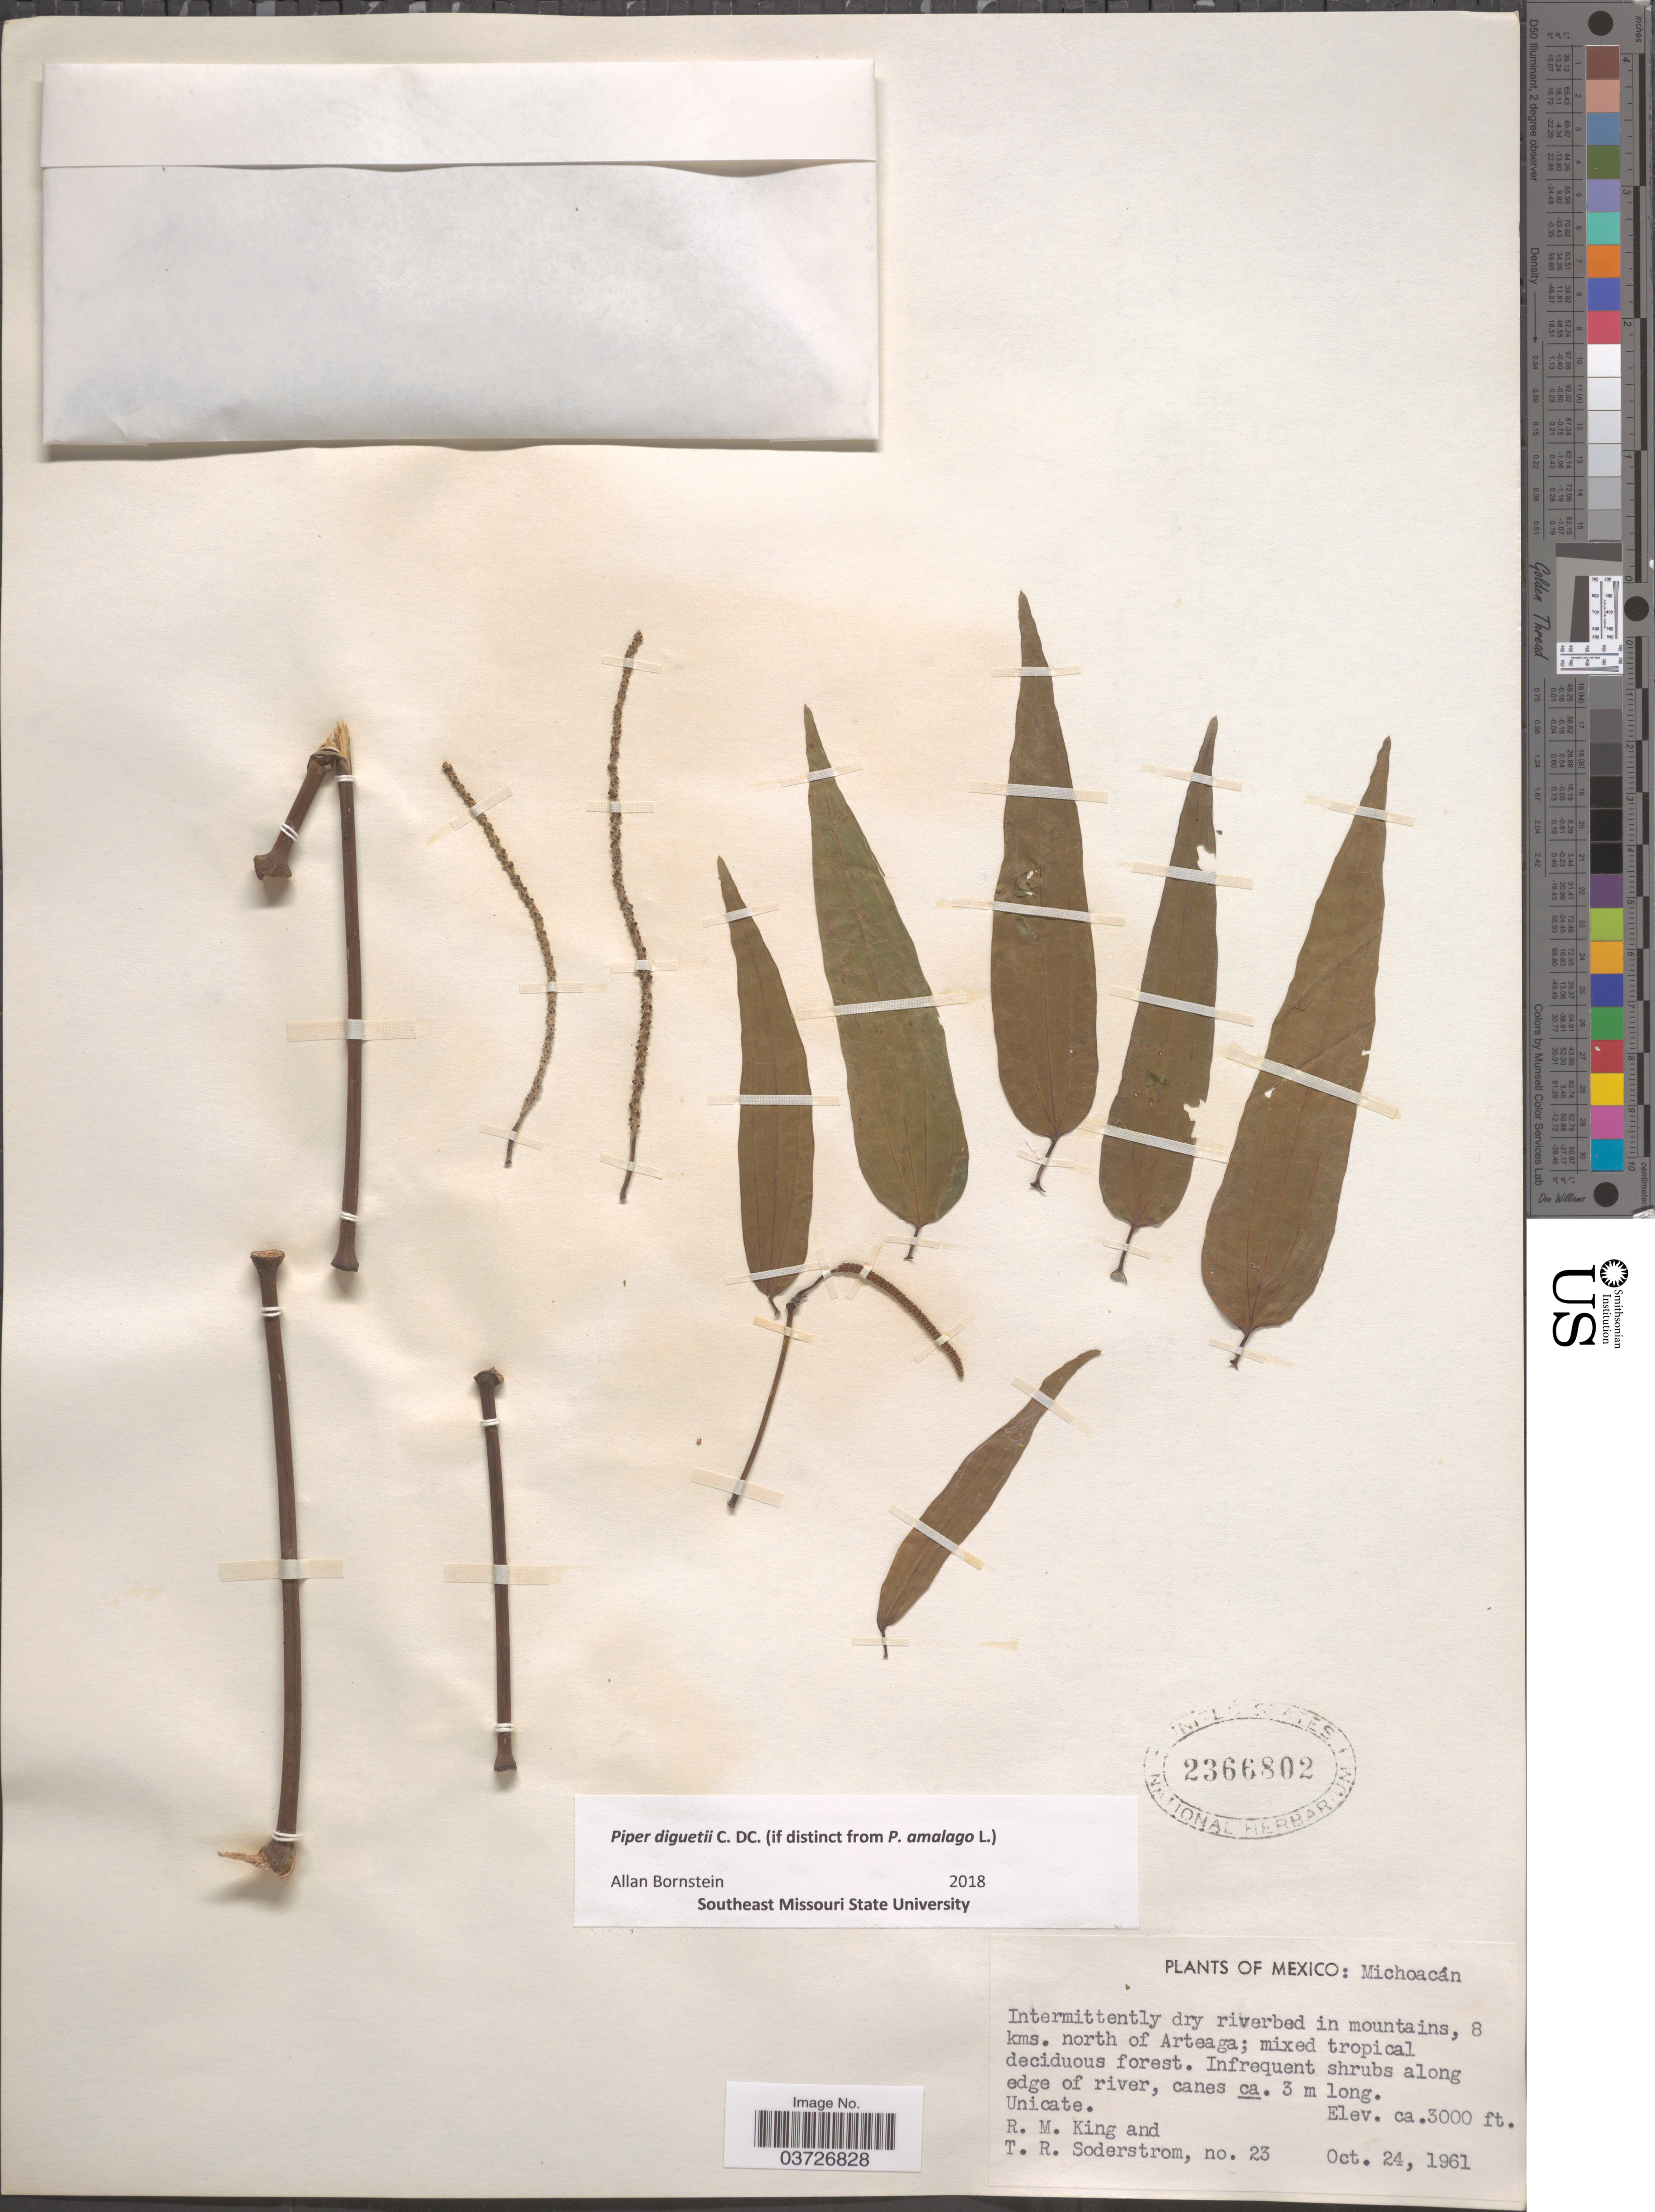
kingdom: Plantae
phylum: Tracheophyta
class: Magnoliopsida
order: Piperales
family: Piperaceae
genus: Piper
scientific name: Piper diguetii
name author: C. DC.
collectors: R. M. King & T. R. Soderstrom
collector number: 23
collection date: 1961-10-24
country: Mexico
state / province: Michoacán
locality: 8 kms. north of Arteaga.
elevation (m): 914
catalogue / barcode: US 2366802